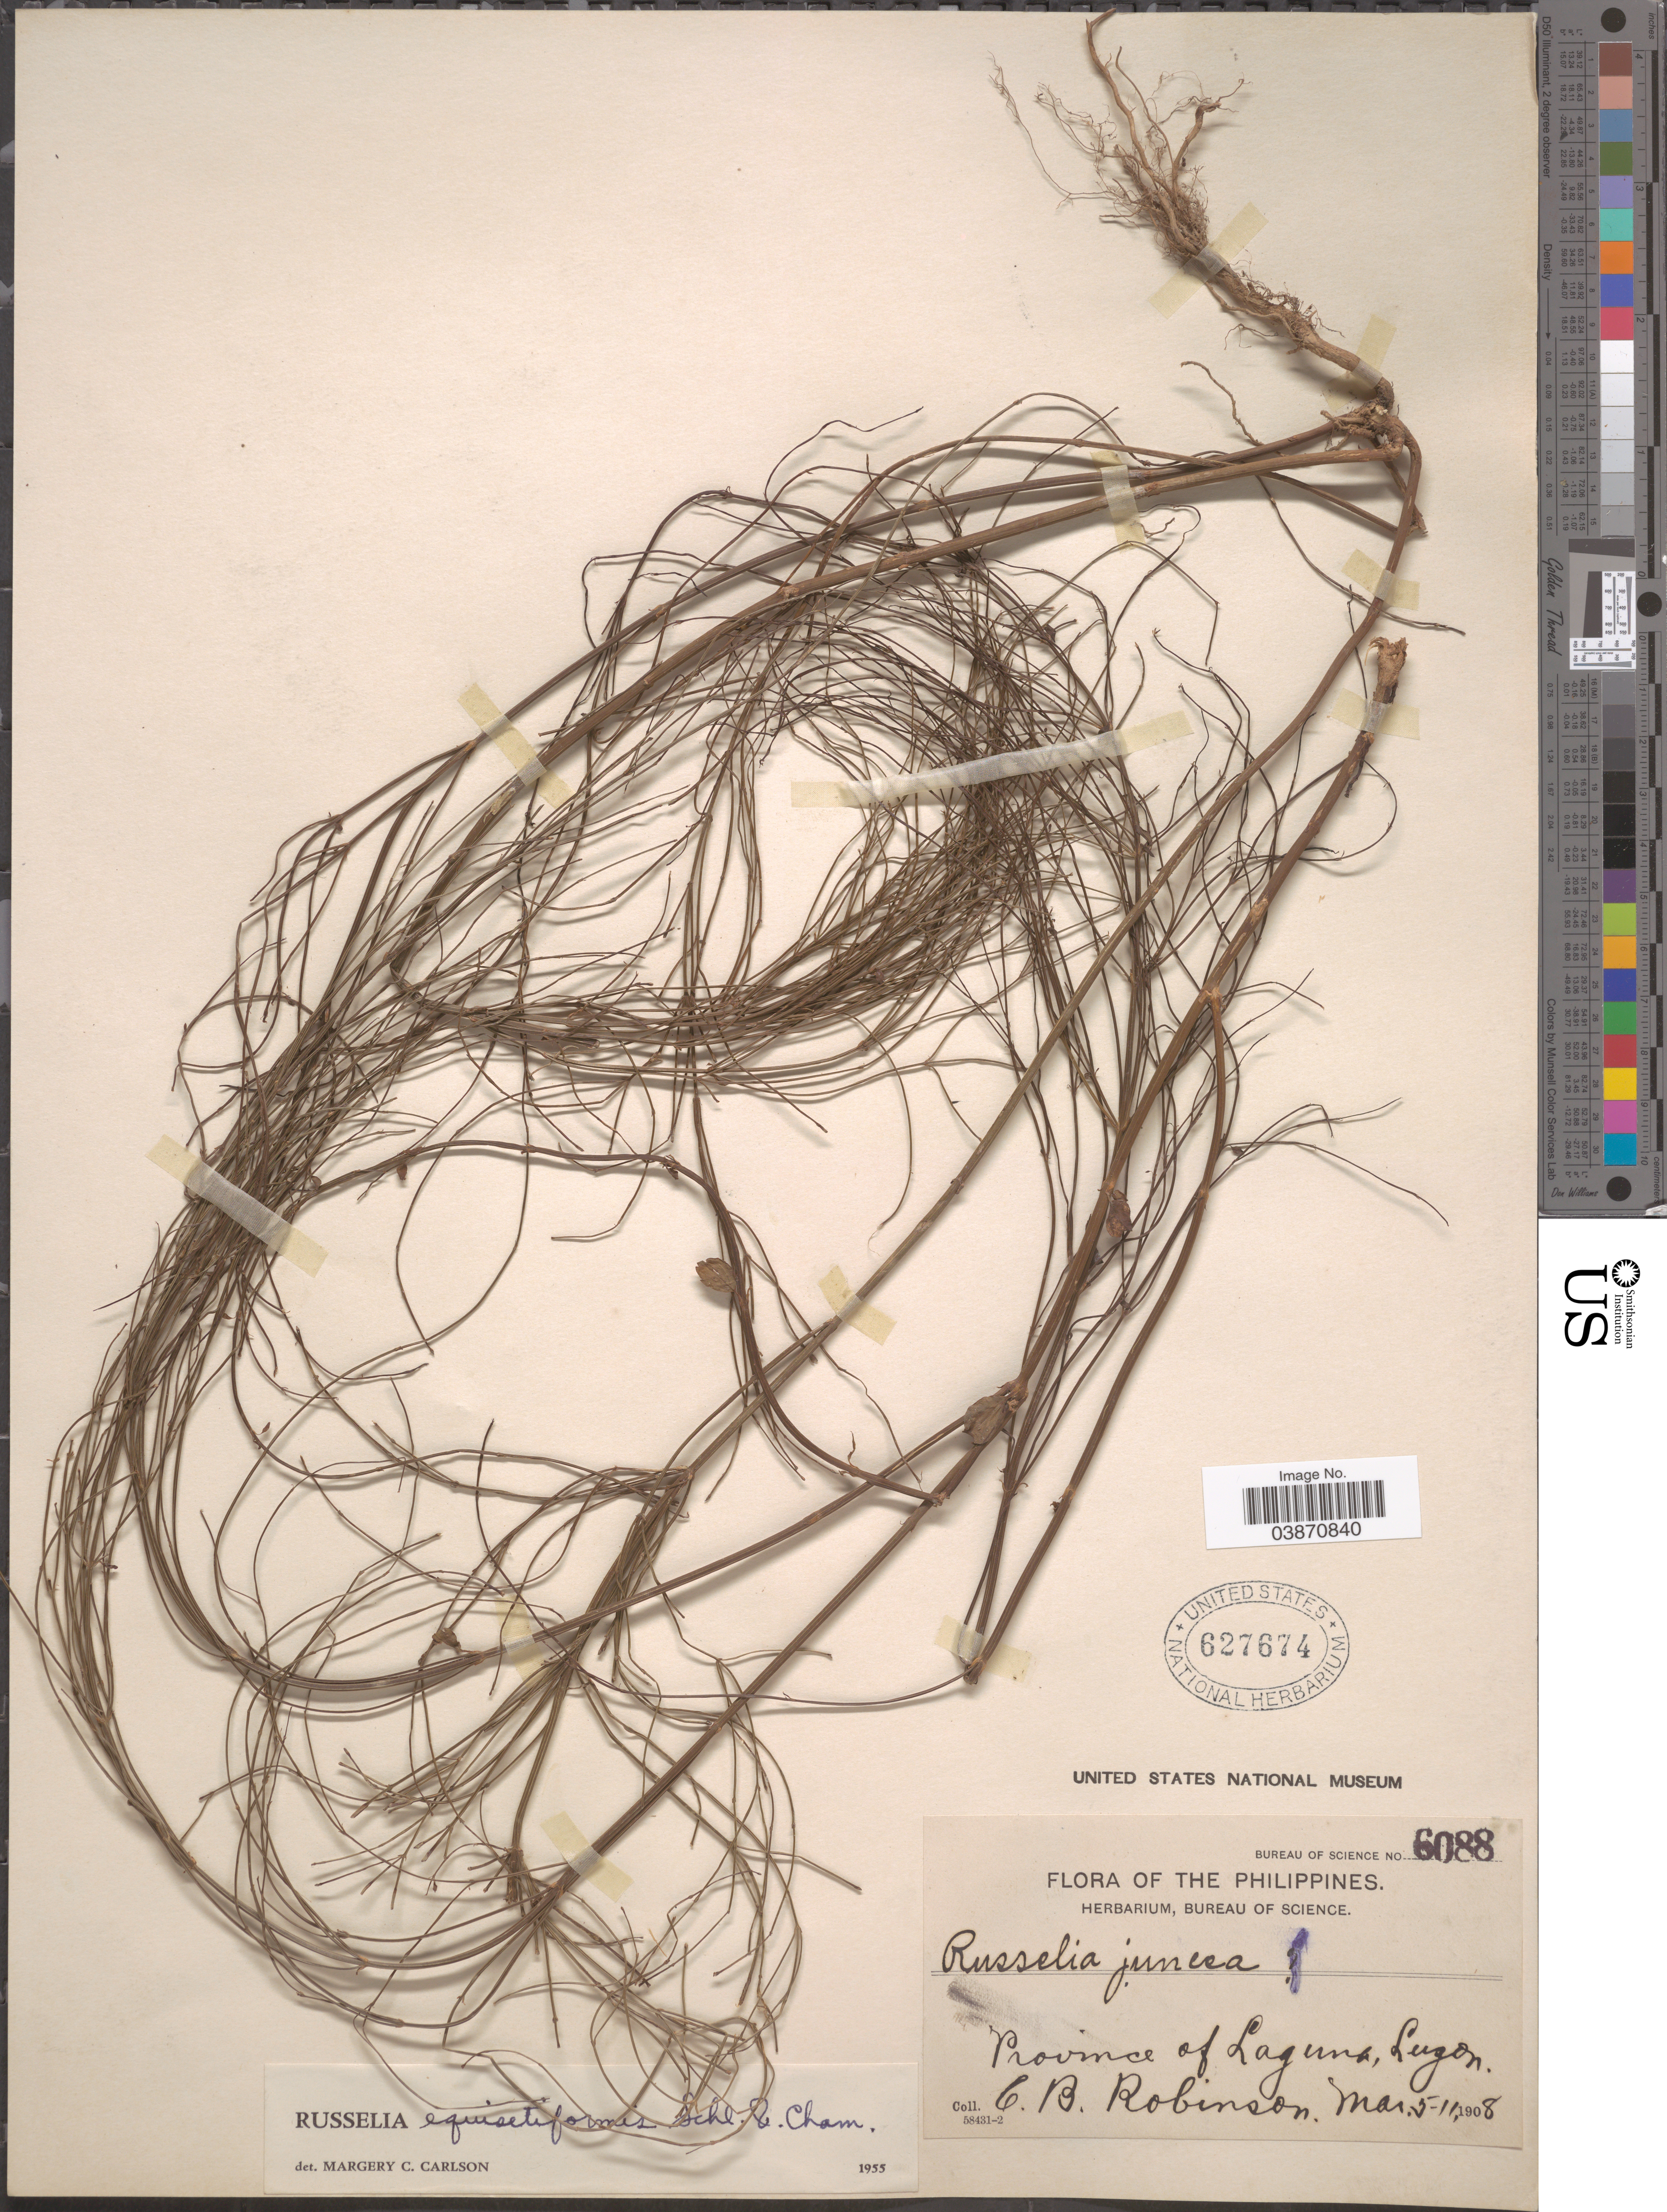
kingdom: Plantae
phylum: Tracheophyta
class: Magnoliopsida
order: Lamiales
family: Plantaginaceae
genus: Russelia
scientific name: Russelia equisetiformis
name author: Schltdl. & Cham.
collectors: C. Robinson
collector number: Bureau of Science 6088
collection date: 1908-03-05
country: Philippines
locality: Province of Laguna, Luzon.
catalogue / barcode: US 627674